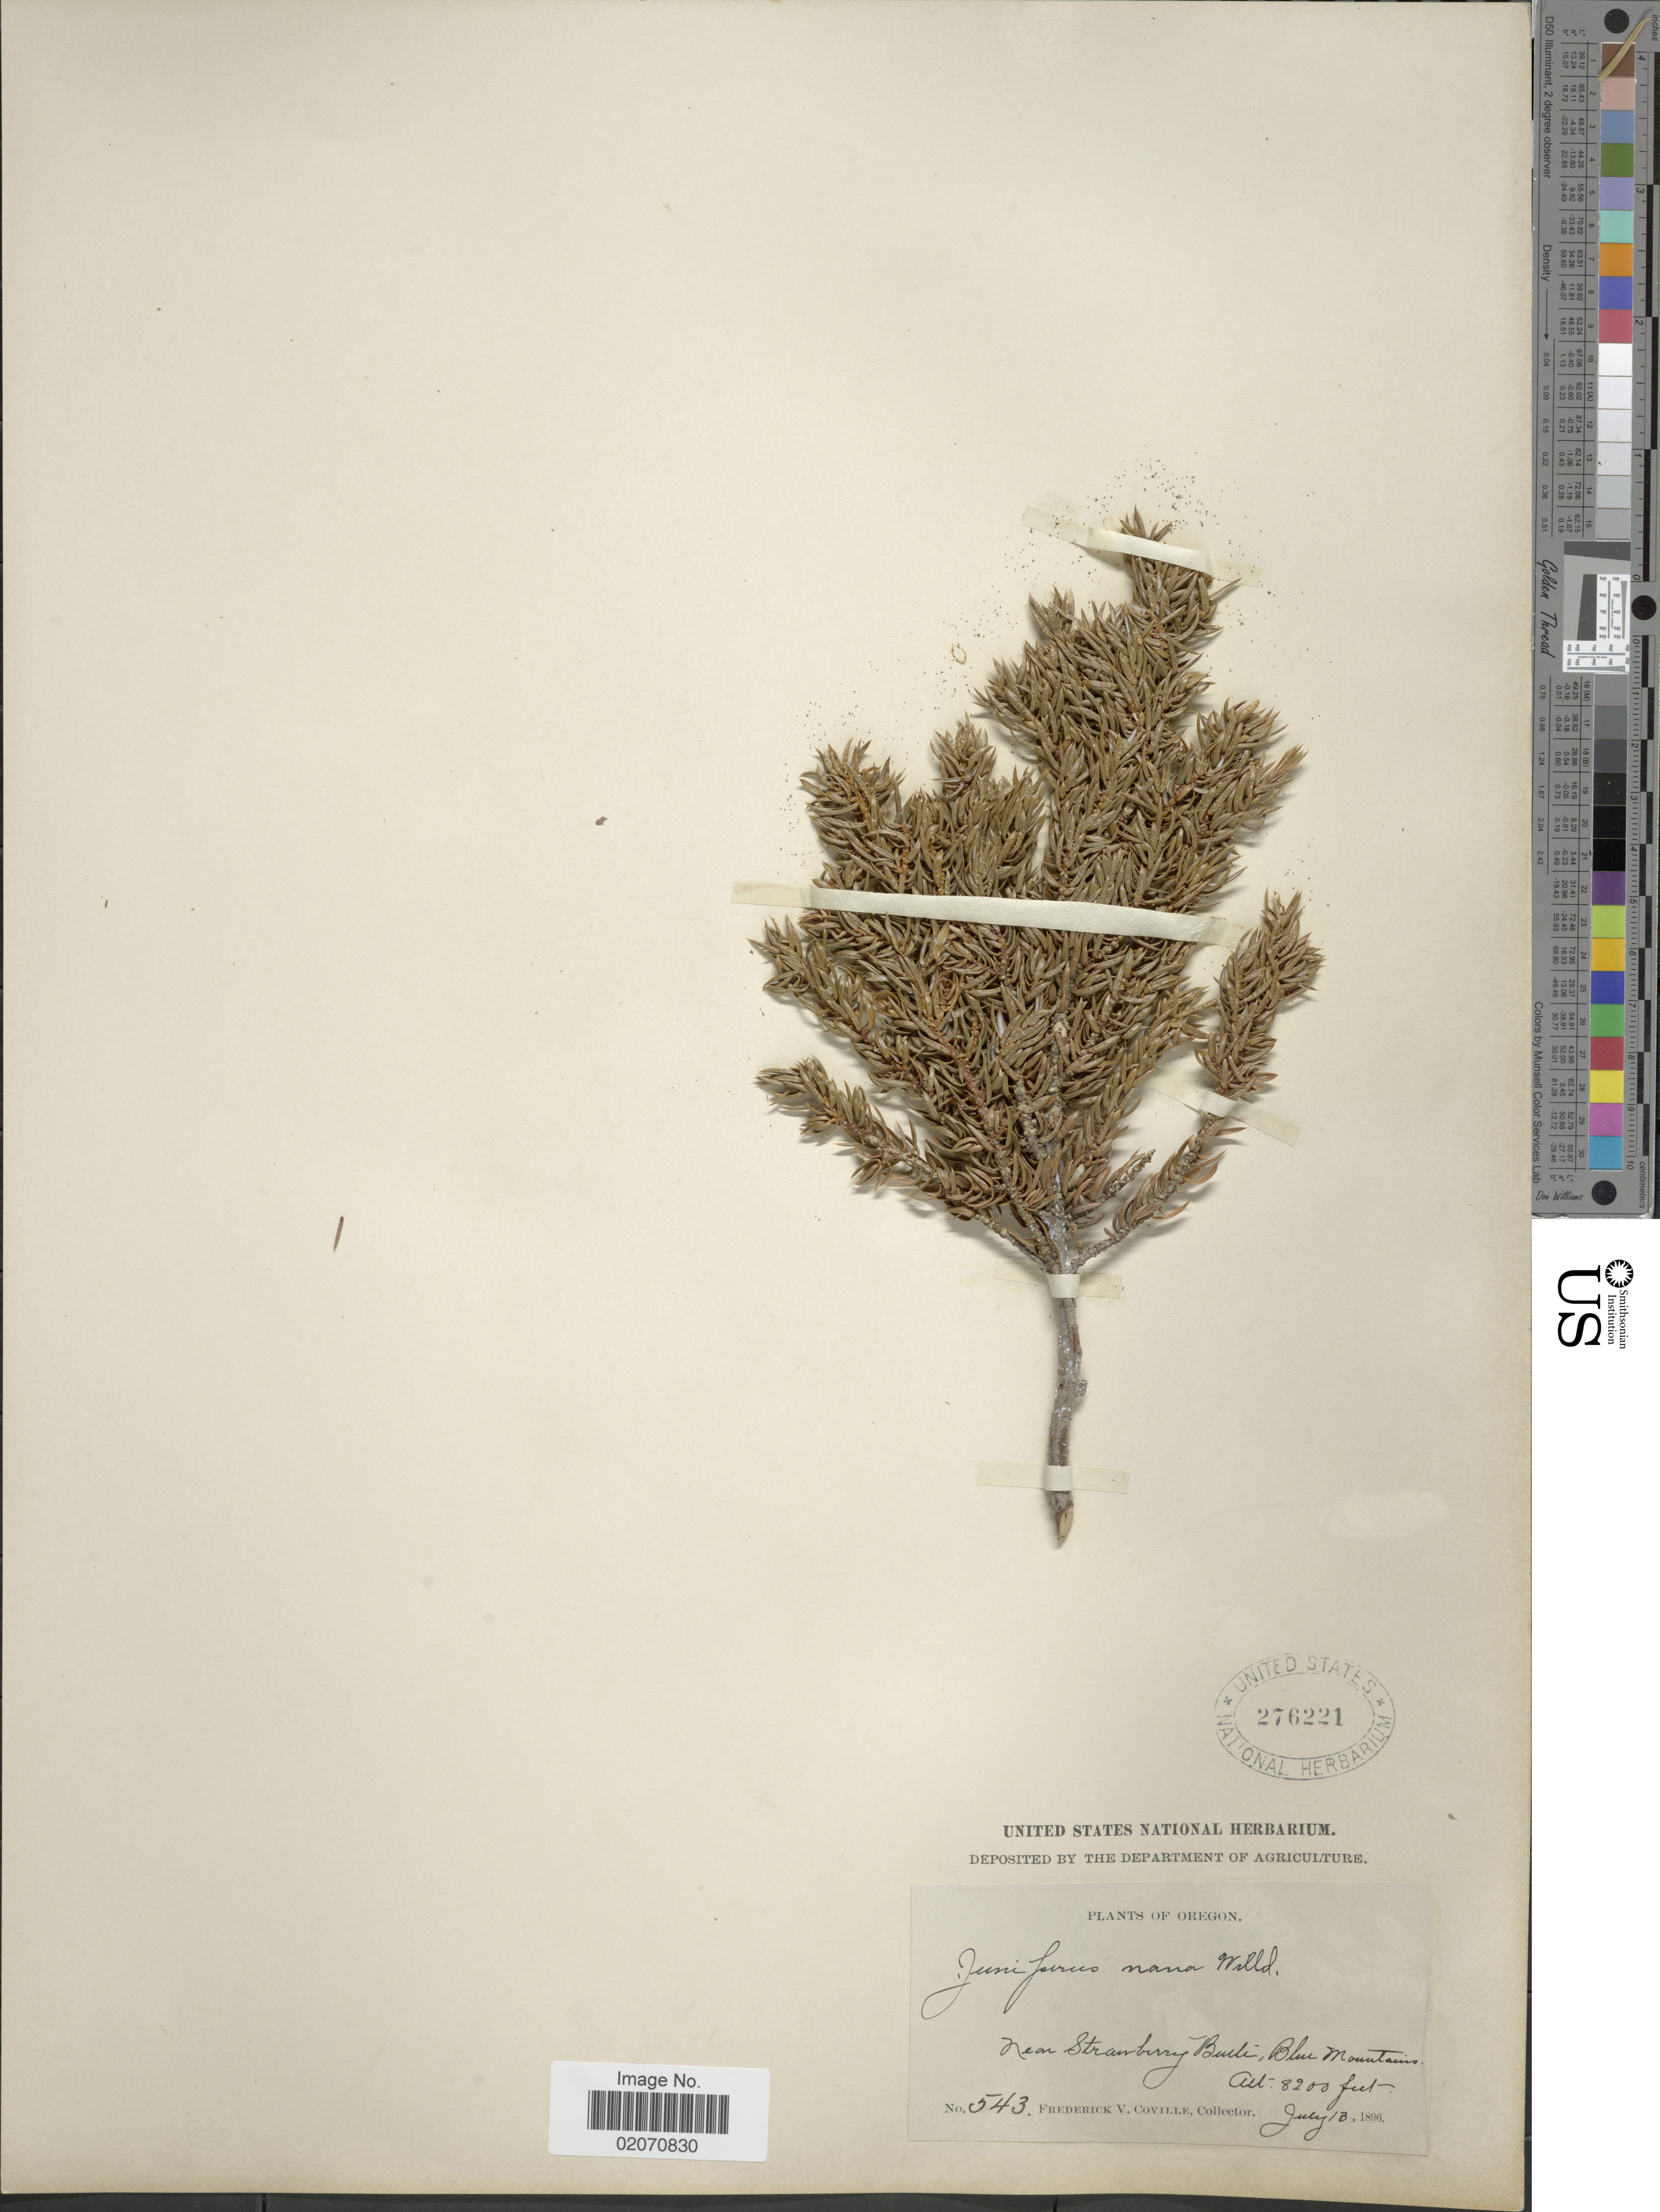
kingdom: Plantae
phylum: Tracheophyta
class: Pinopsida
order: Pinales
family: Cupressaceae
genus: Juniperus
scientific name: Juniperus communis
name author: L.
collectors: F. V. Coville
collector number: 543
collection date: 1896-07-13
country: United States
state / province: Oregon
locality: Near Strawberry Butte, Blue Mountains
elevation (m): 2499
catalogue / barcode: US 276221